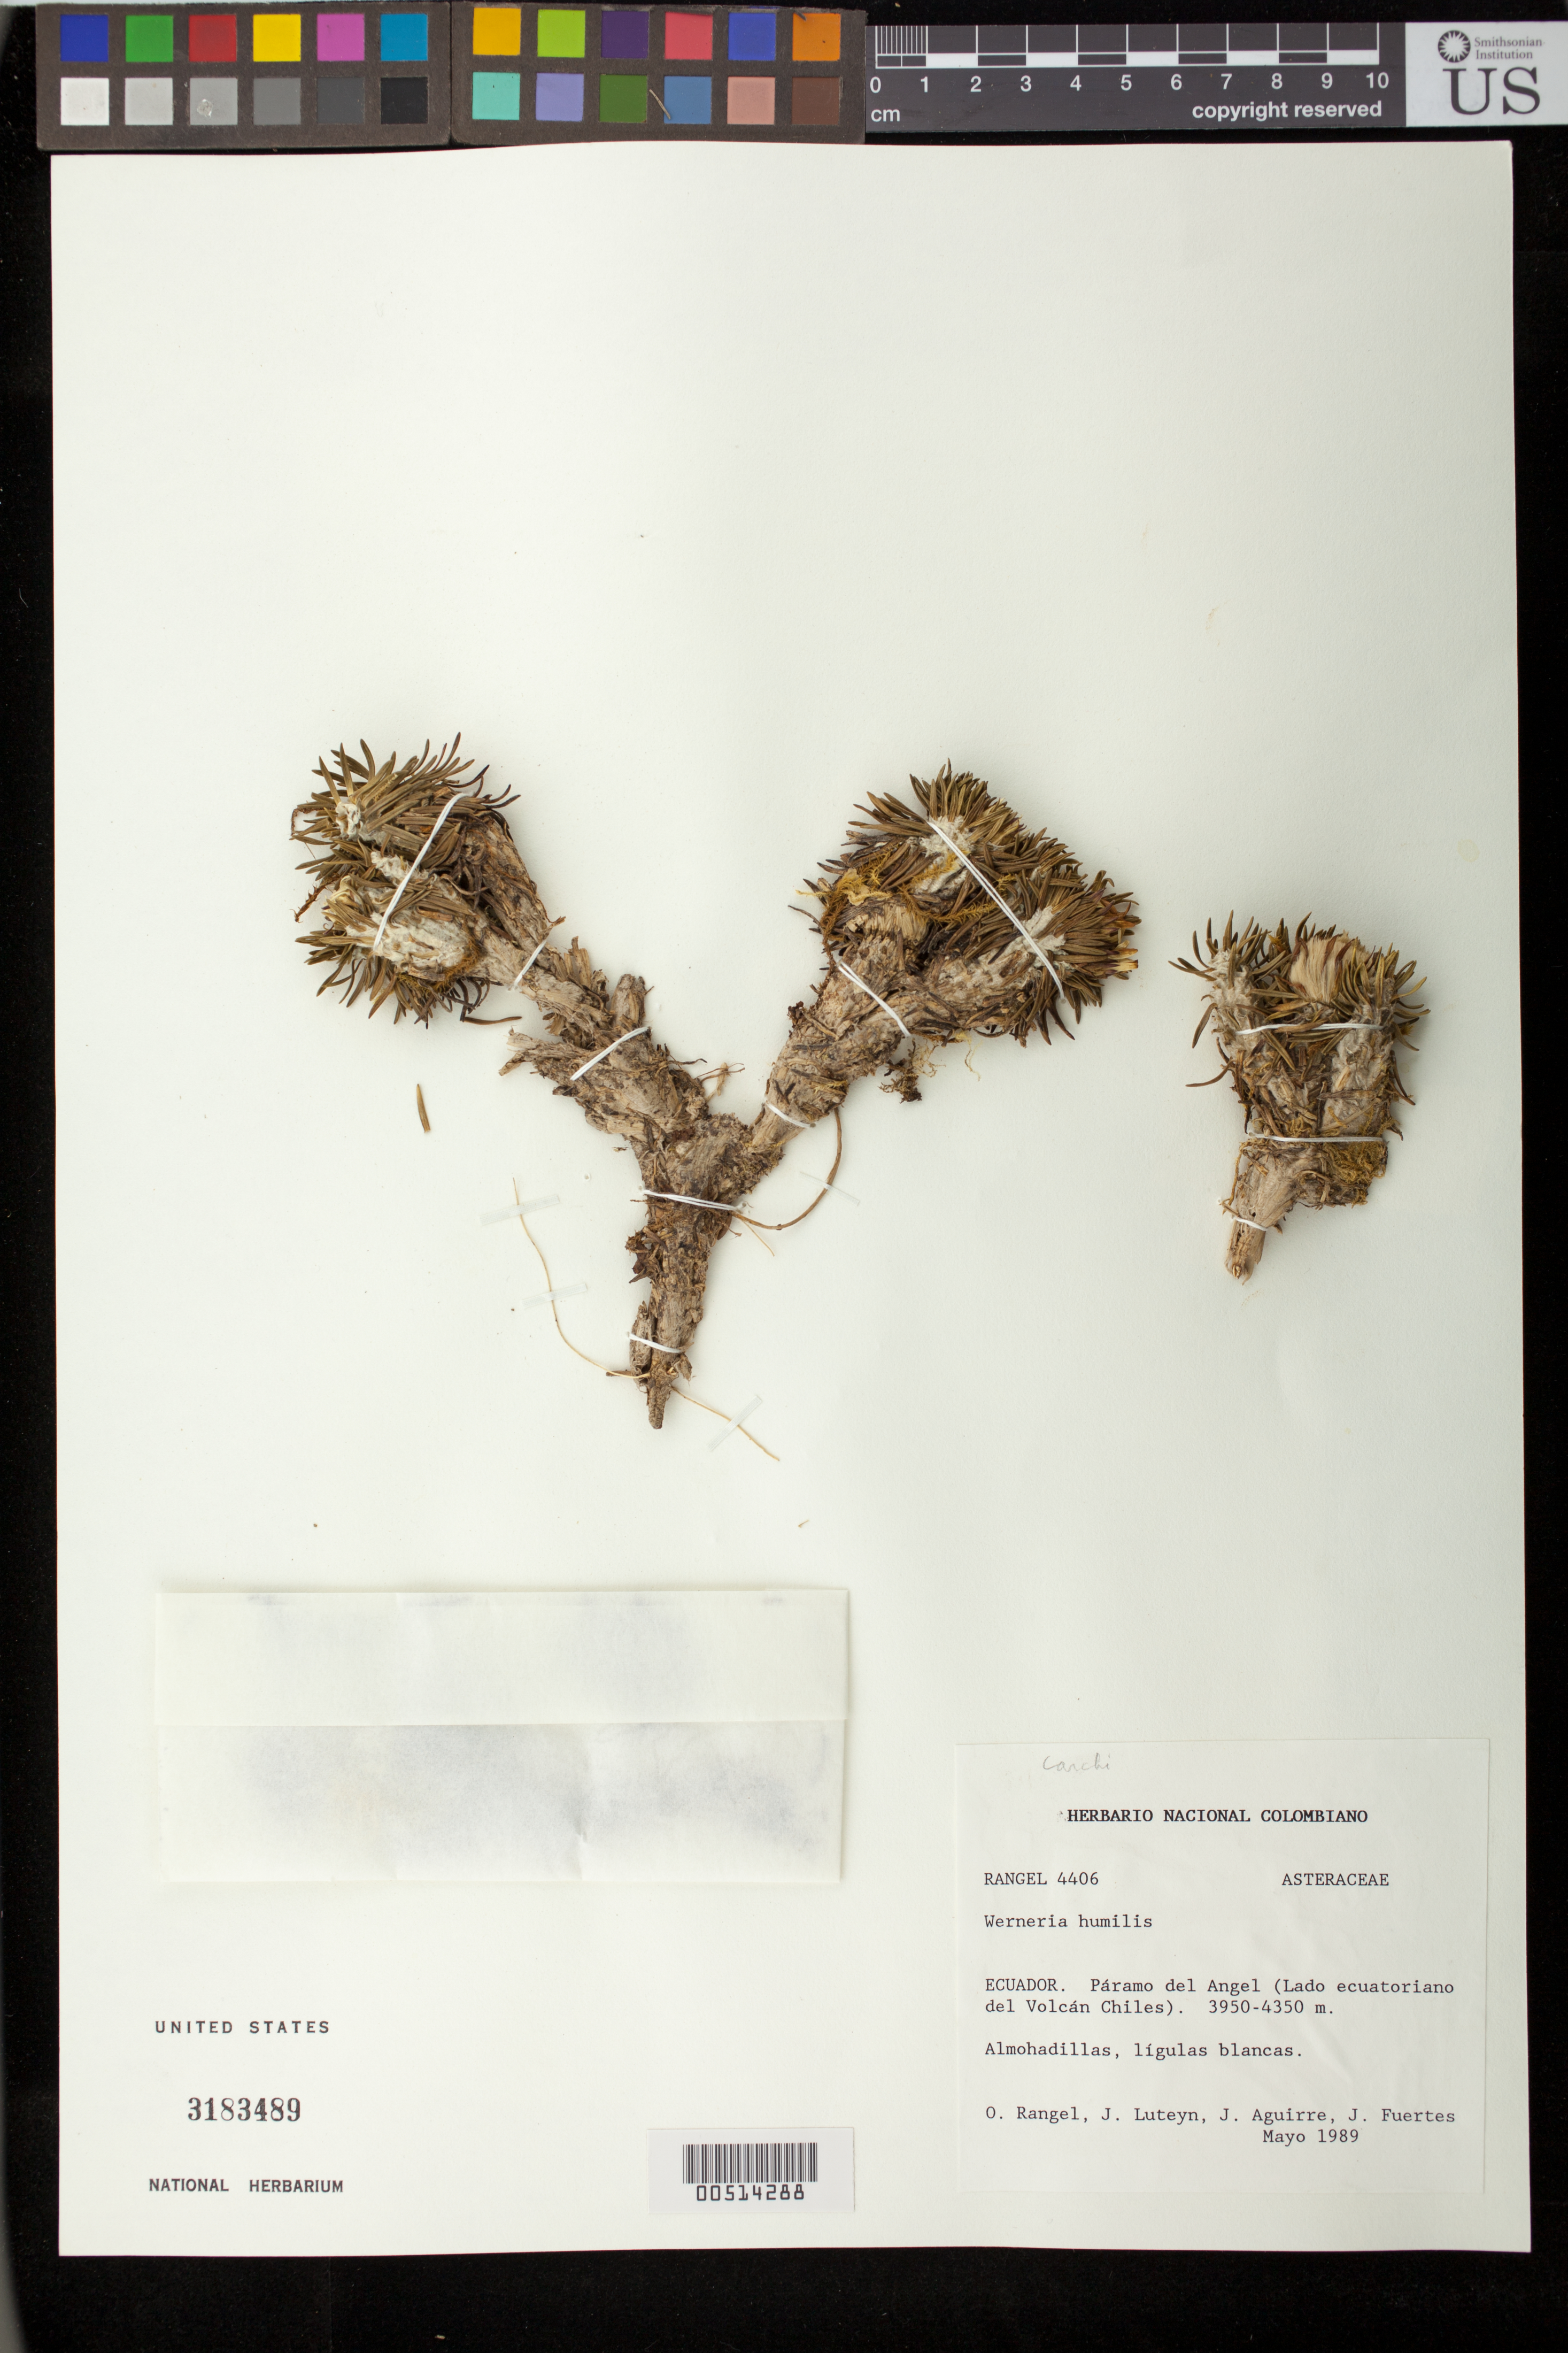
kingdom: Plantae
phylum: Tracheophyta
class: Magnoliopsida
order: Asterales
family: Asteraceae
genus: Xenophyllum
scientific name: Xenophyllum humile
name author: (Kunth) V.A. Funk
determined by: Funk, Vicki A., (BOT), Smithsonian Institution - National Museum of Natural History (UNITED STATES)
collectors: O. Rangel, J. L. Luteyn, J. Aguirre C. & J. Fuertes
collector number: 4406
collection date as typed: May 1989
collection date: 1989-05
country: Colombia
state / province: Quindío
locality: Paramo del Angel (Lado ecuatoriano del Volcan Chiles)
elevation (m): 3950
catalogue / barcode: US 3183489